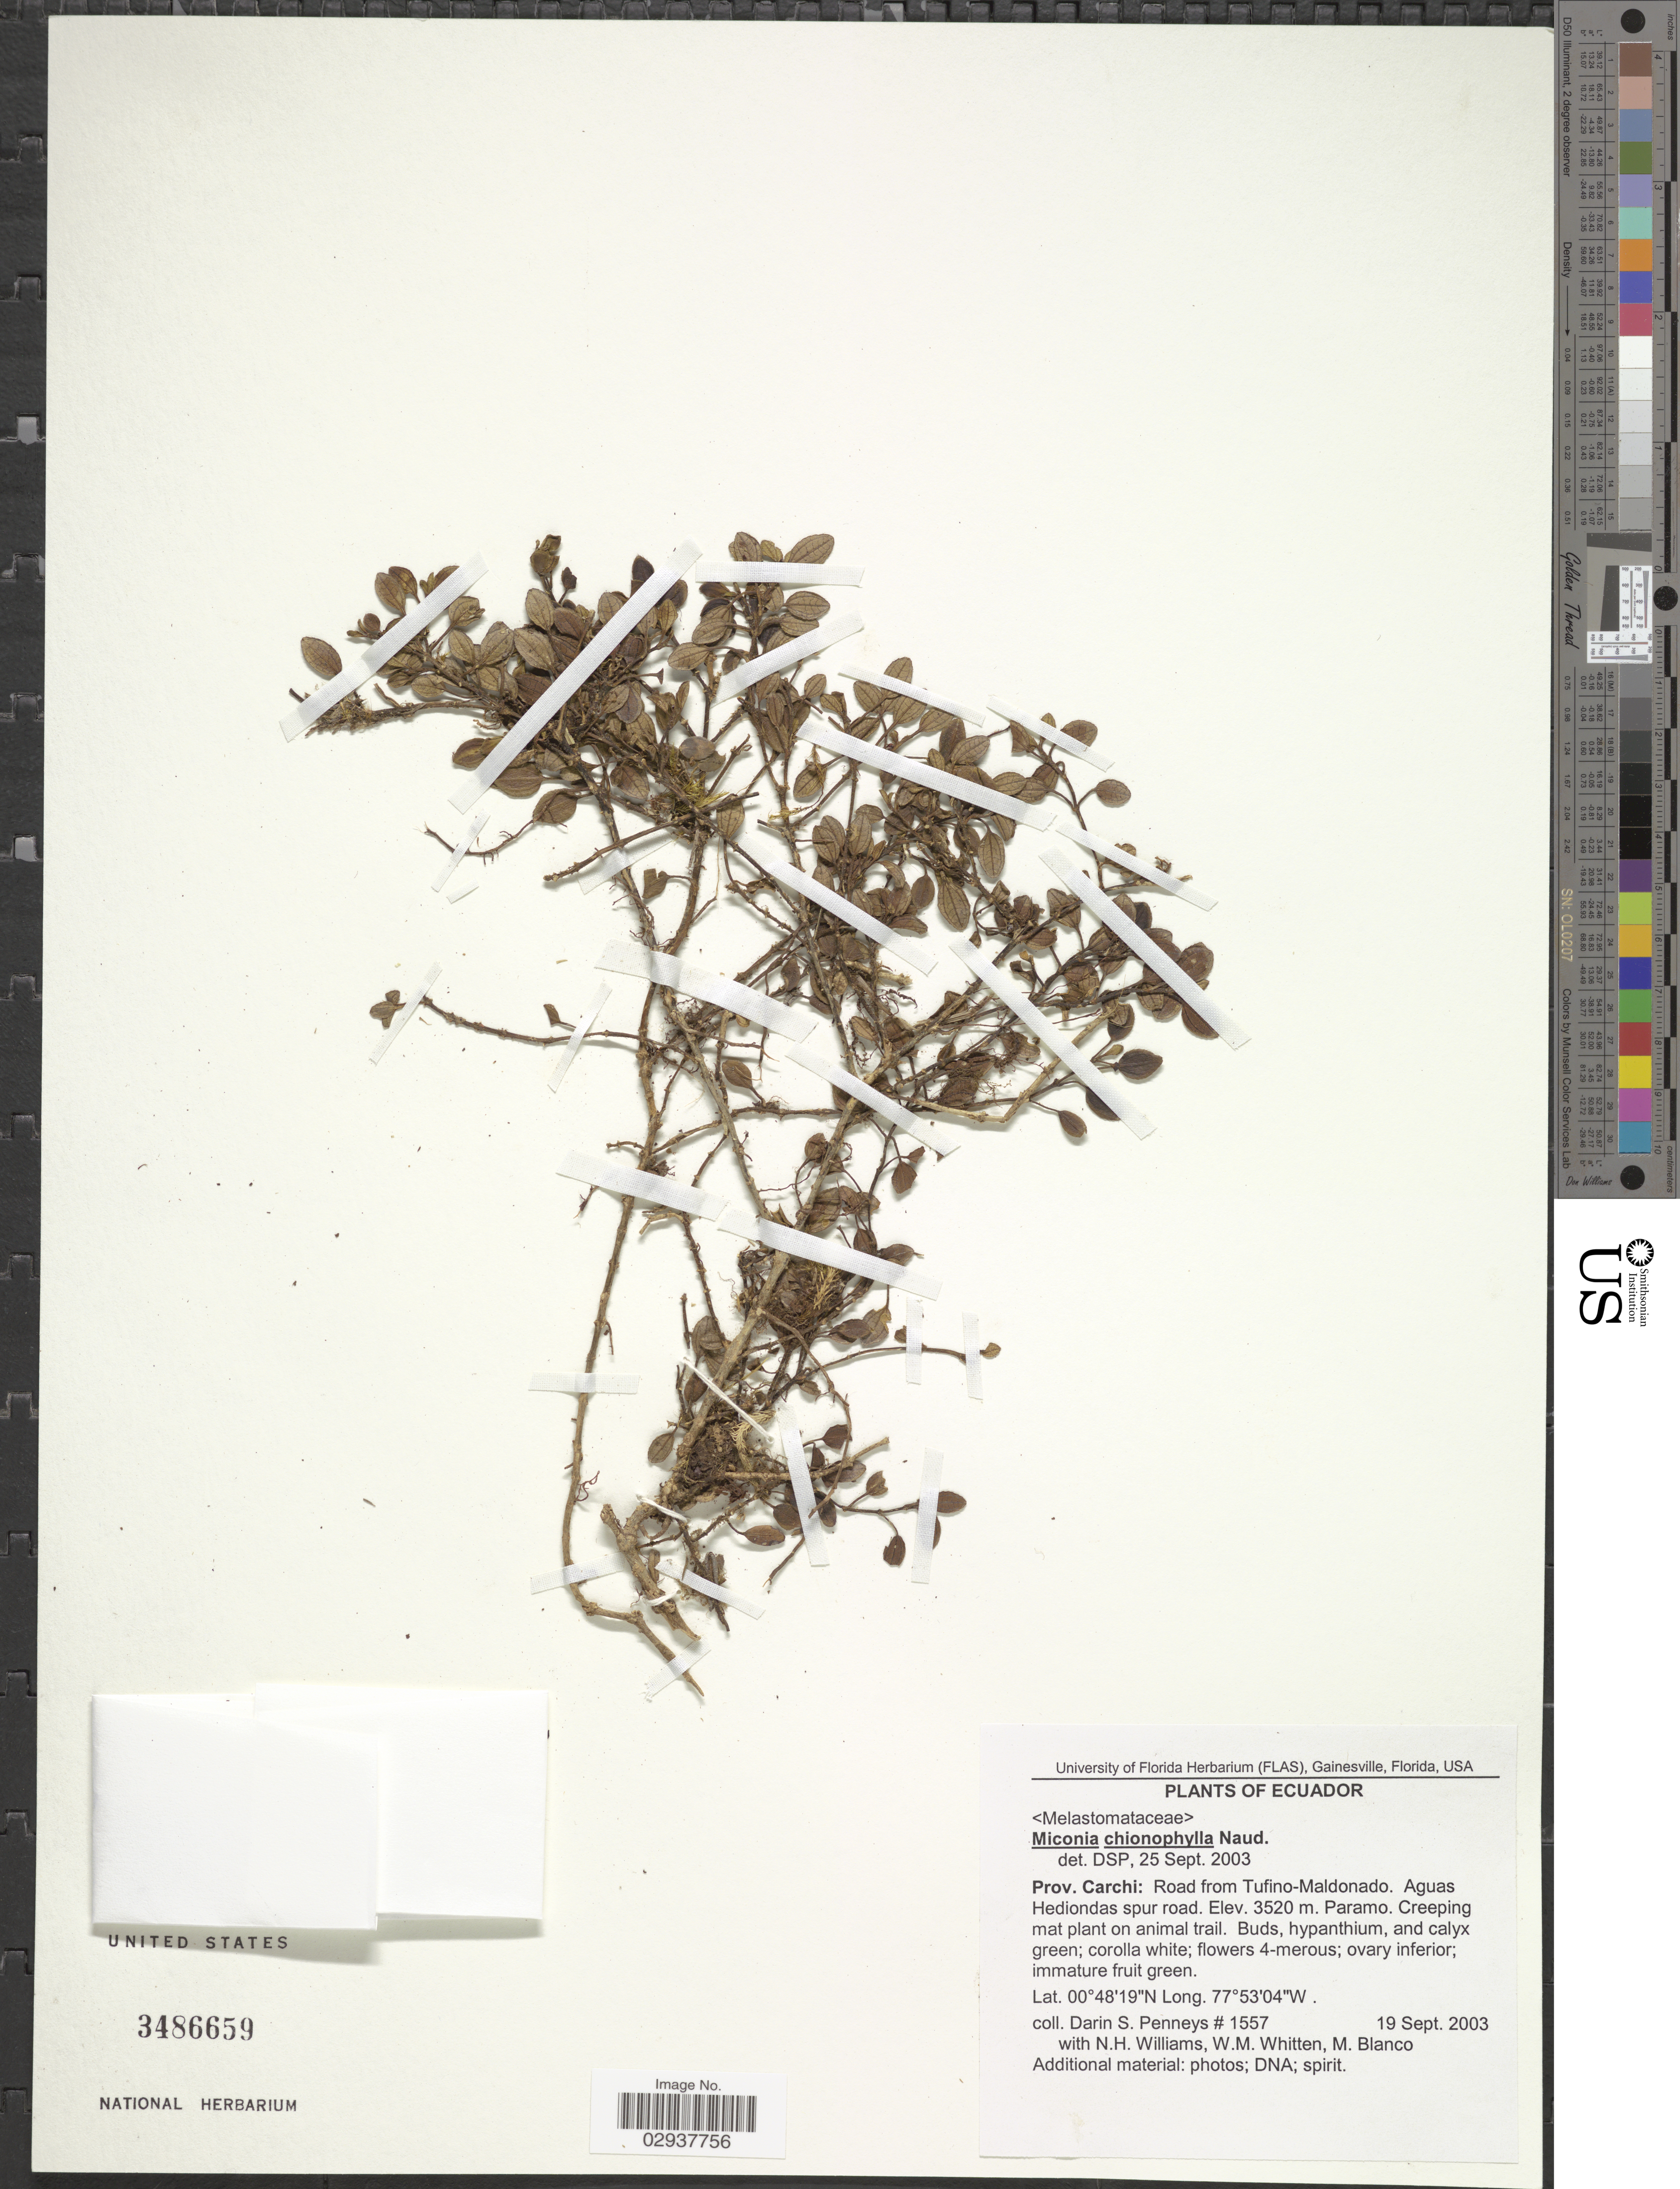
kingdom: Plantae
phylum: Tracheophyta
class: Magnoliopsida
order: Myrtales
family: Melastomataceae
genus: Miconia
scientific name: Miconia chionophila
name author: Naudin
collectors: D. S. Penneys, N. H. Williams, W. M. Whitten & M. Blanco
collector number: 1557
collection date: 2003-09-19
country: Ecuador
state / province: Carchi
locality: Prov. Carchi: Road from Tufino-Maldonado. Aguas Hediondas spur road.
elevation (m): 3520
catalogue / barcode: US 3486659